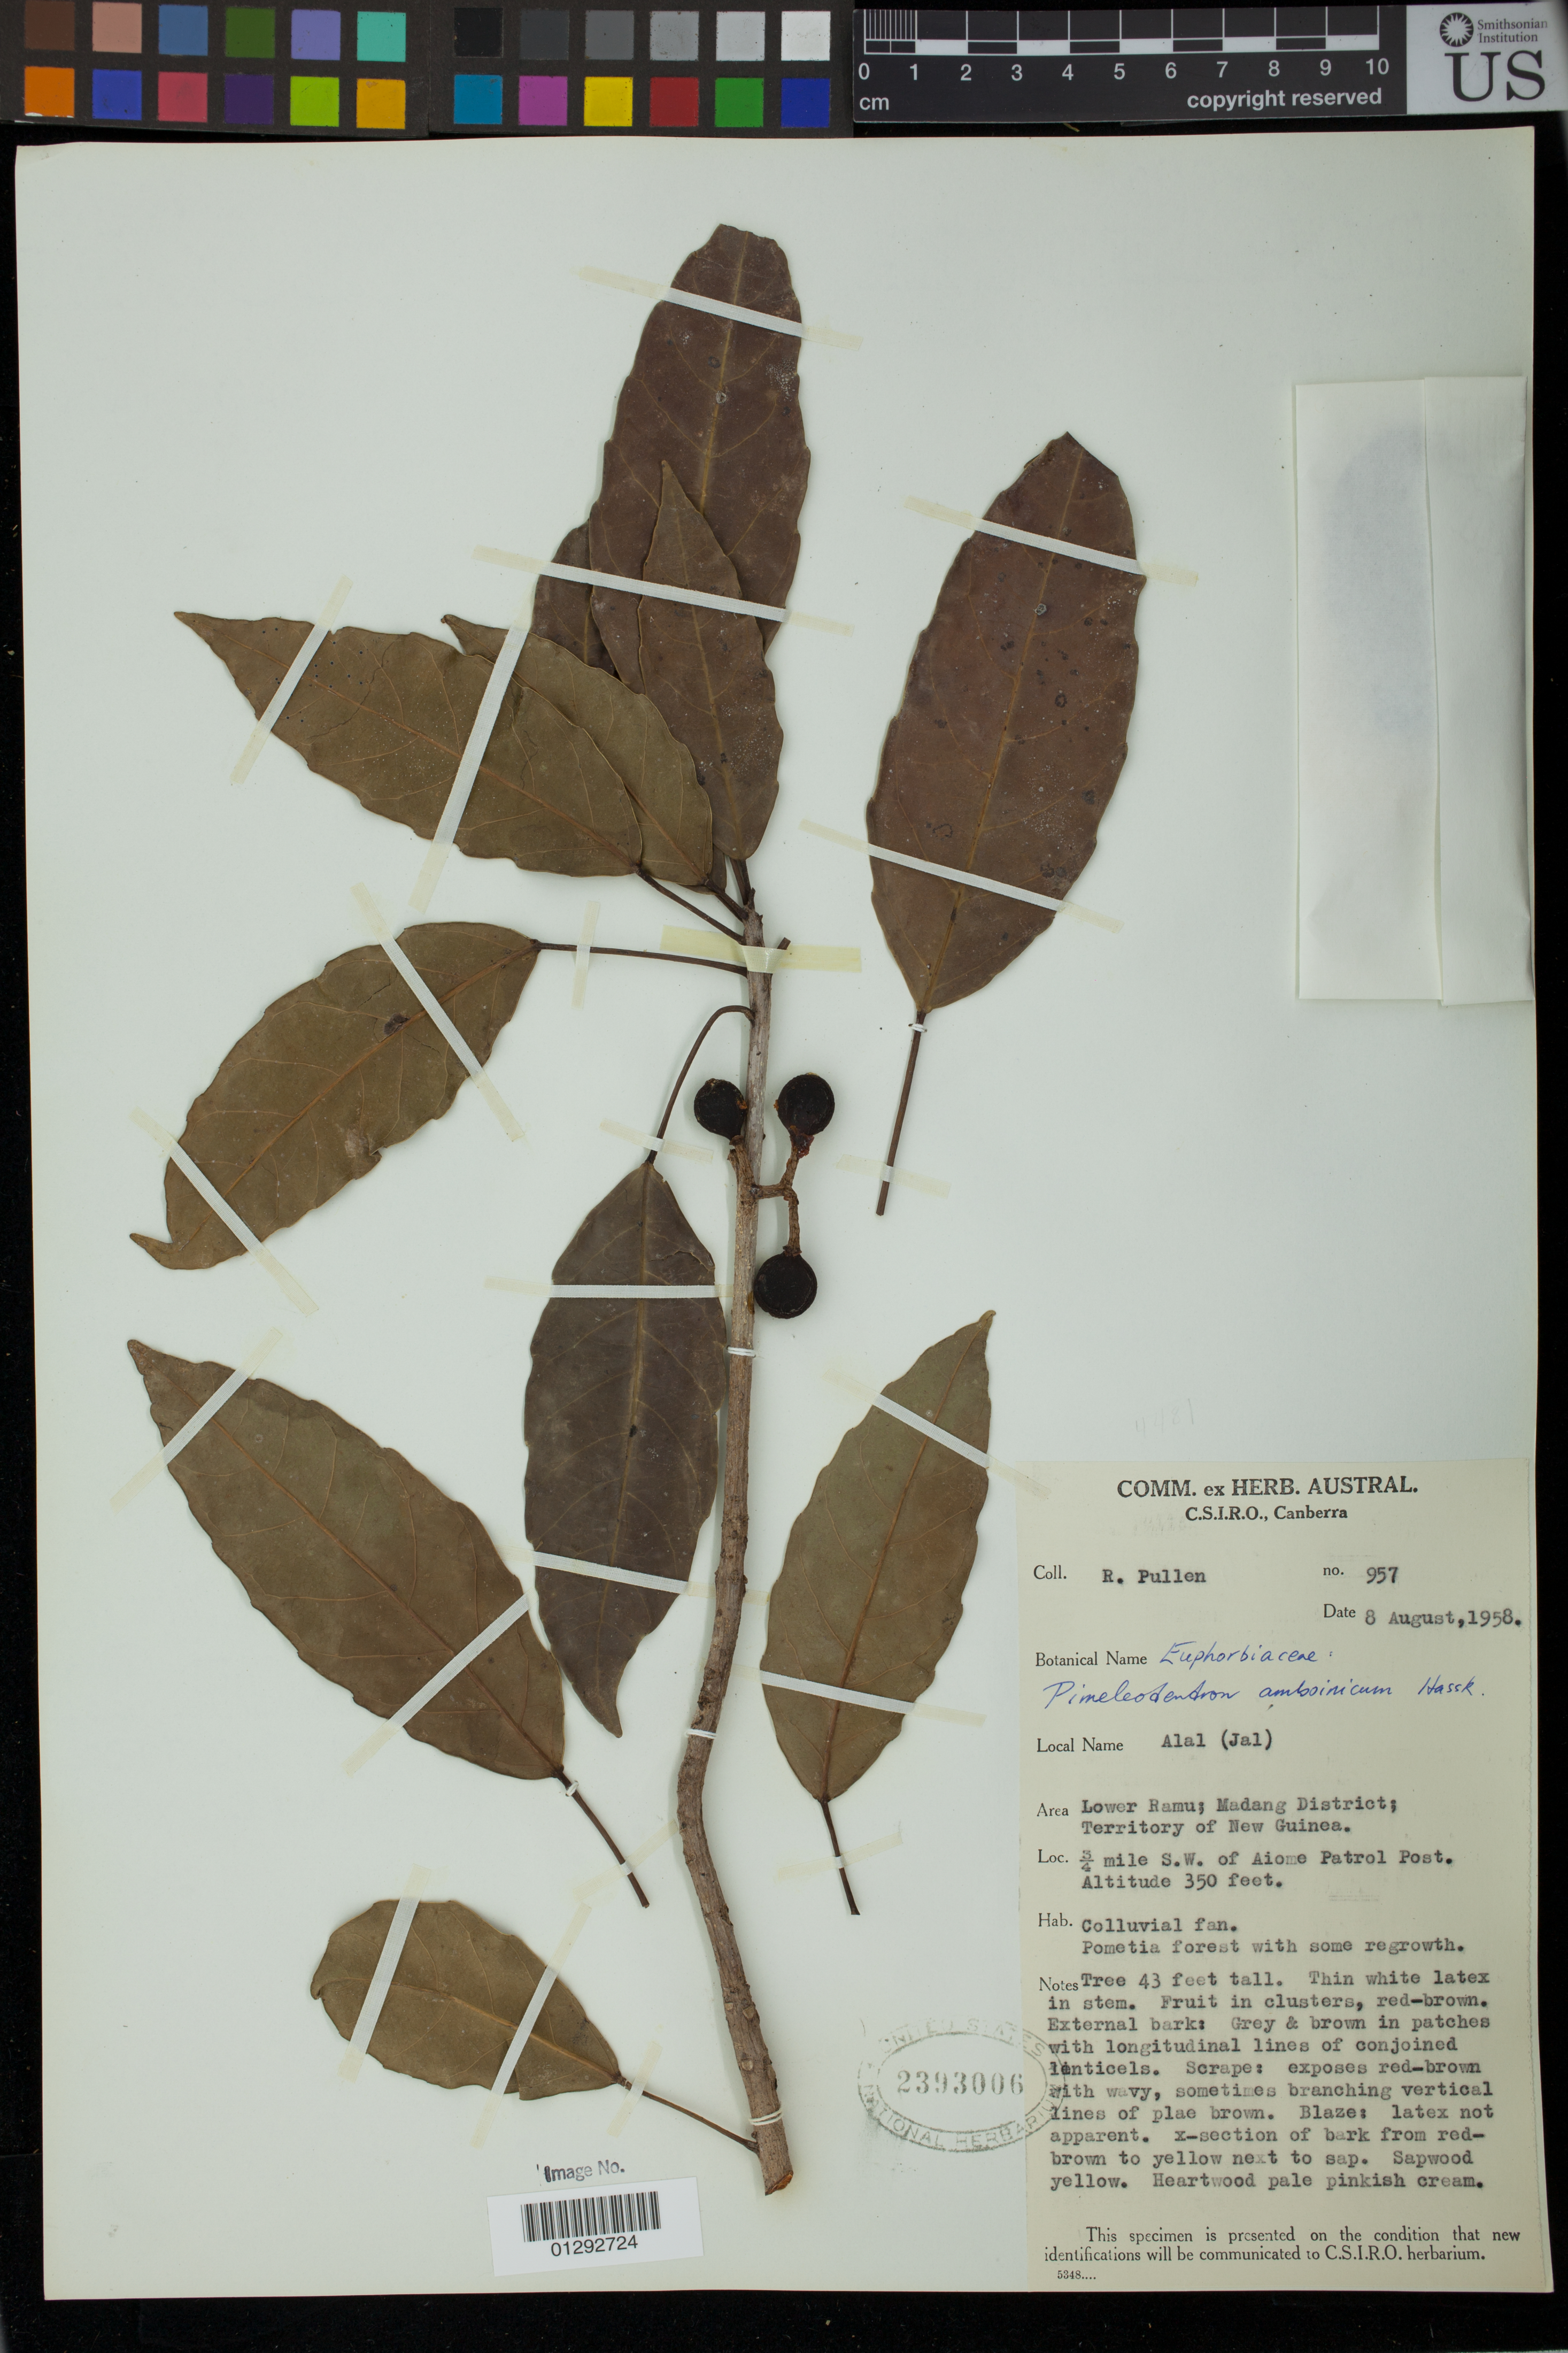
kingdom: Plantae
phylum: Tracheophyta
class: Magnoliopsida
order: Malpighiales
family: Euphorbiaceae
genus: Pimelodendron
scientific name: Pimelodendron amboinicum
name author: Hassk.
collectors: R. Pullen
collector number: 957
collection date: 1958-08-08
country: Papua New Guinea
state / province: Madang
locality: Lower Ramy; Madang District; Territory of New Guinea. ¾ mile SW of Aime Patrol Post.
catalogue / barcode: US 2393006